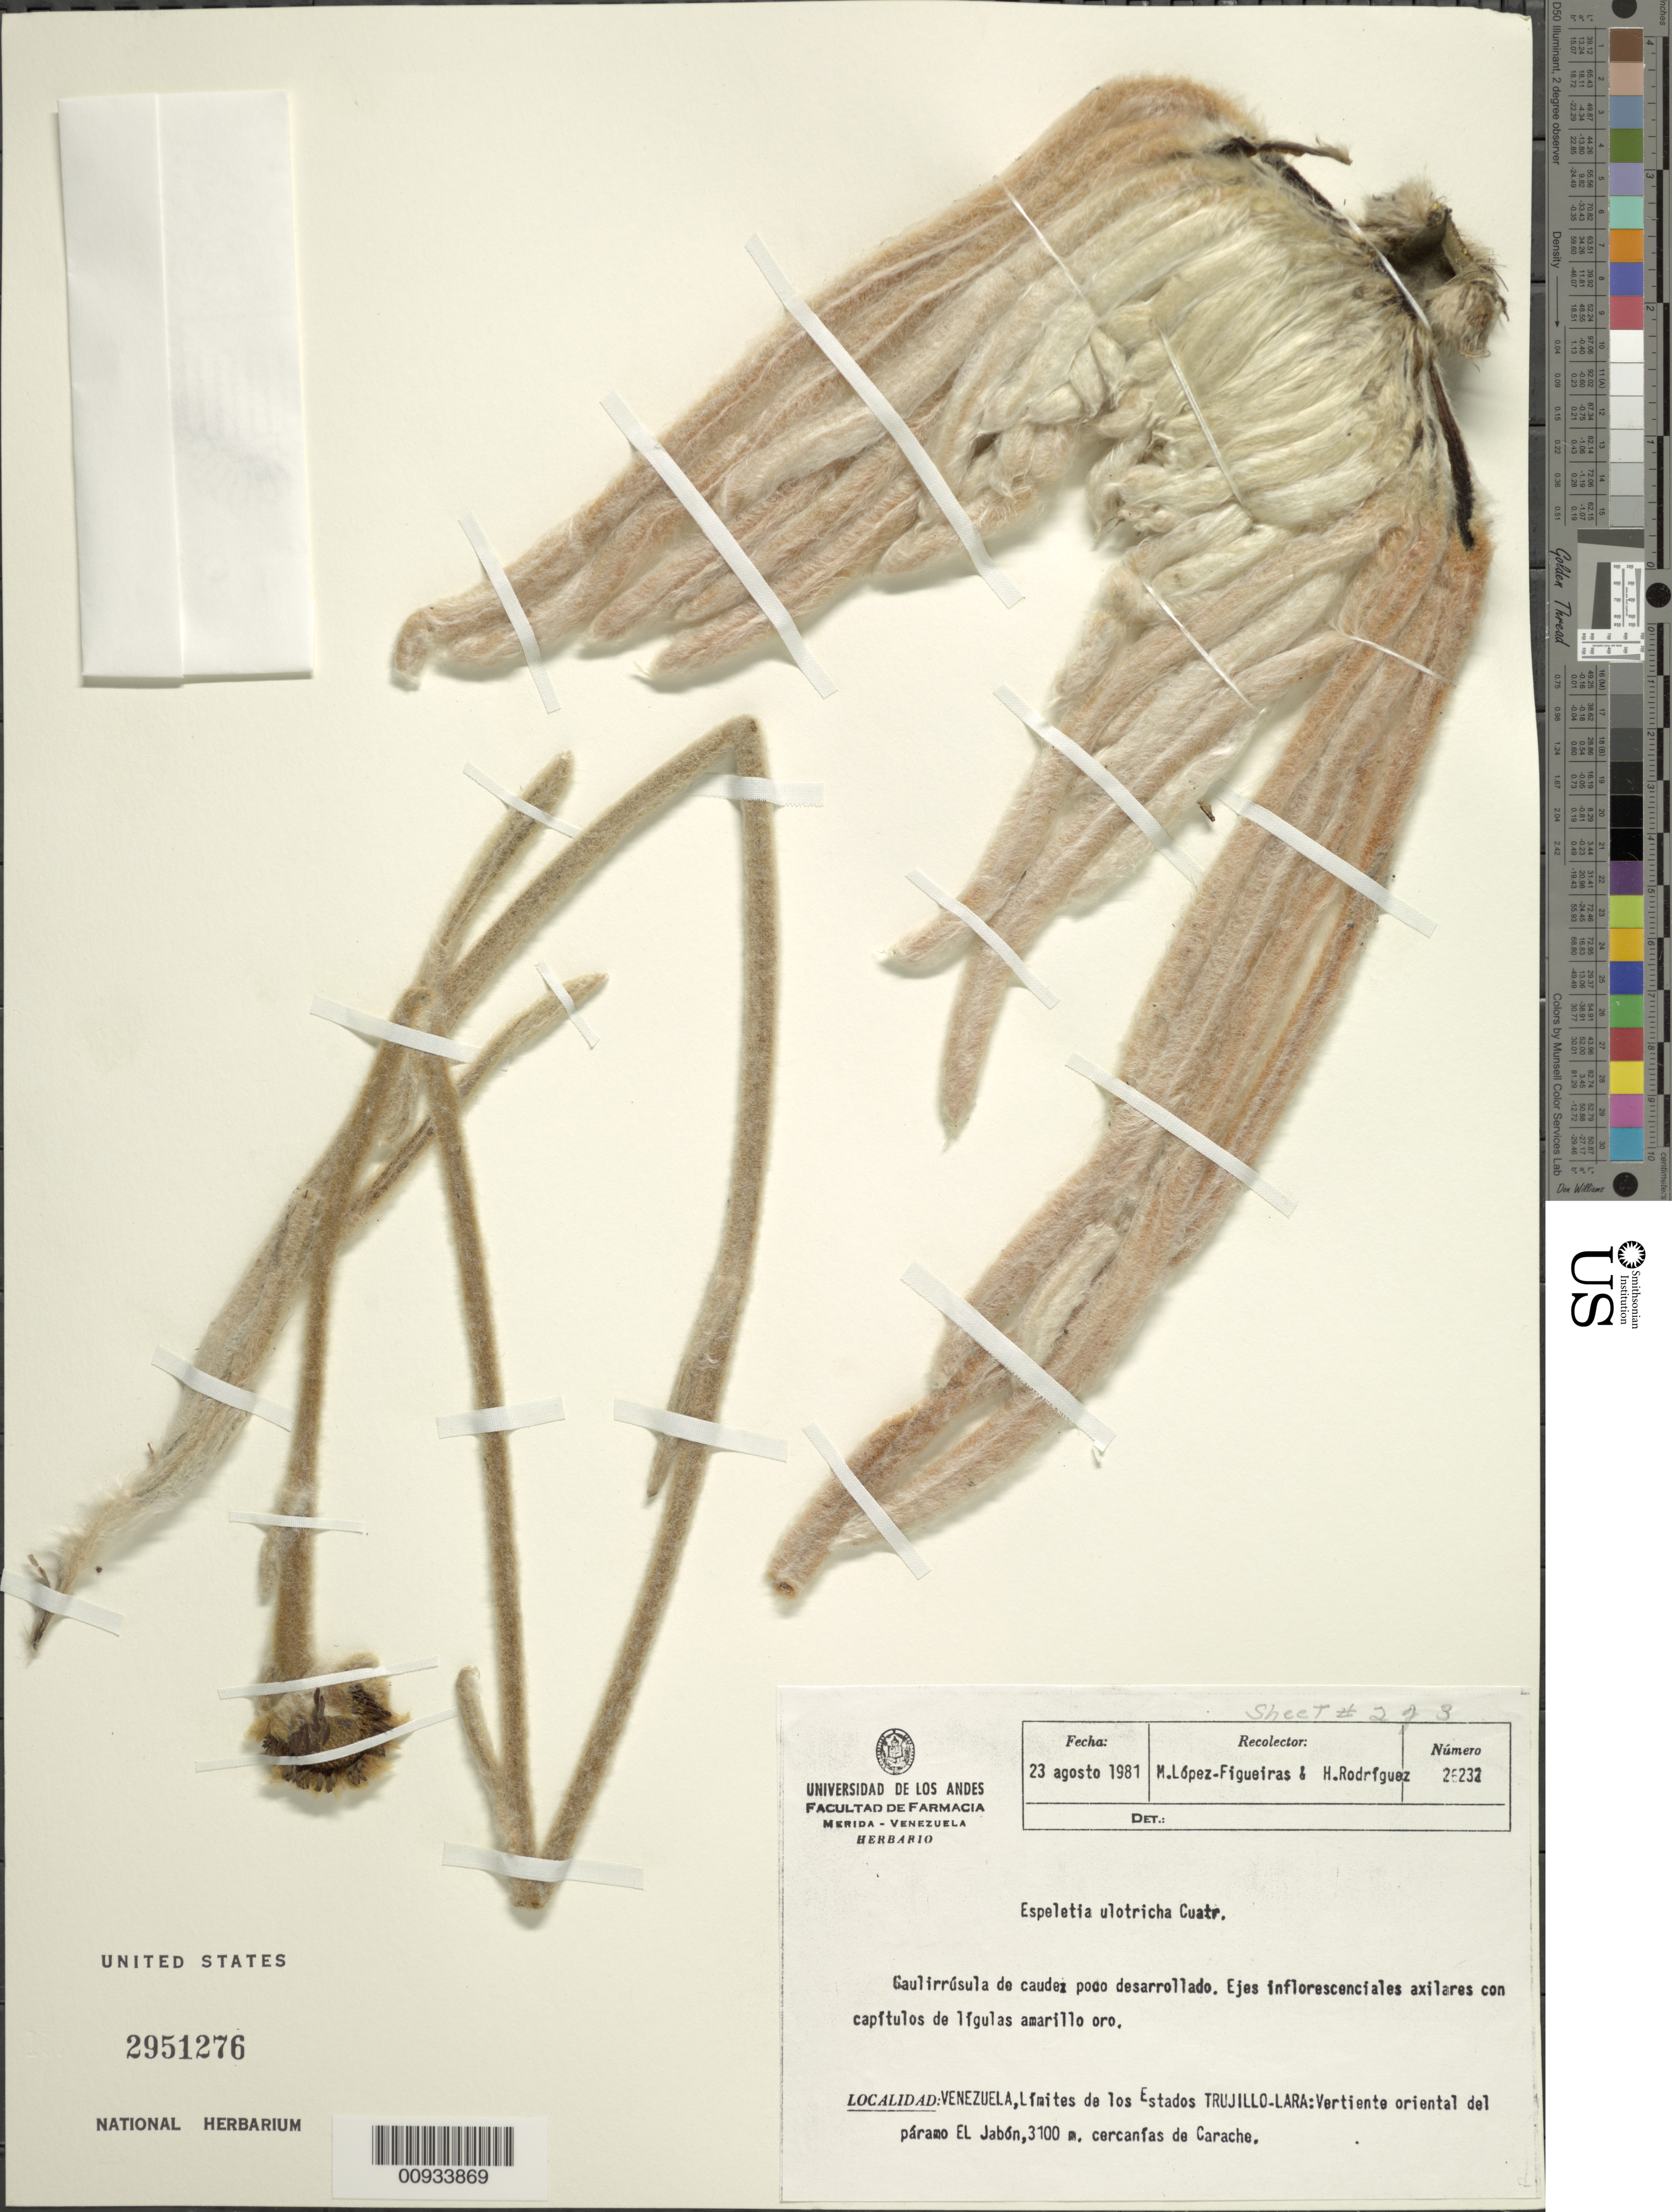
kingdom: Plantae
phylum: Tracheophyta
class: Magnoliopsida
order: Asterales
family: Asteraceae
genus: Espeletia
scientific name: Espeletia ulotricha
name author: Cuatrec.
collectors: M. López Figueiras & H. A. Rodriguez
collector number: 26233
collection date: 1981-08-23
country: Venezuela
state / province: Trujillo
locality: Páramo de Jabón. Límite de los estados Trujillo-Lara: vertiente oriental del P. de Jabón, cercanías de Carache.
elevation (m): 3100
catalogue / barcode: US 2951276